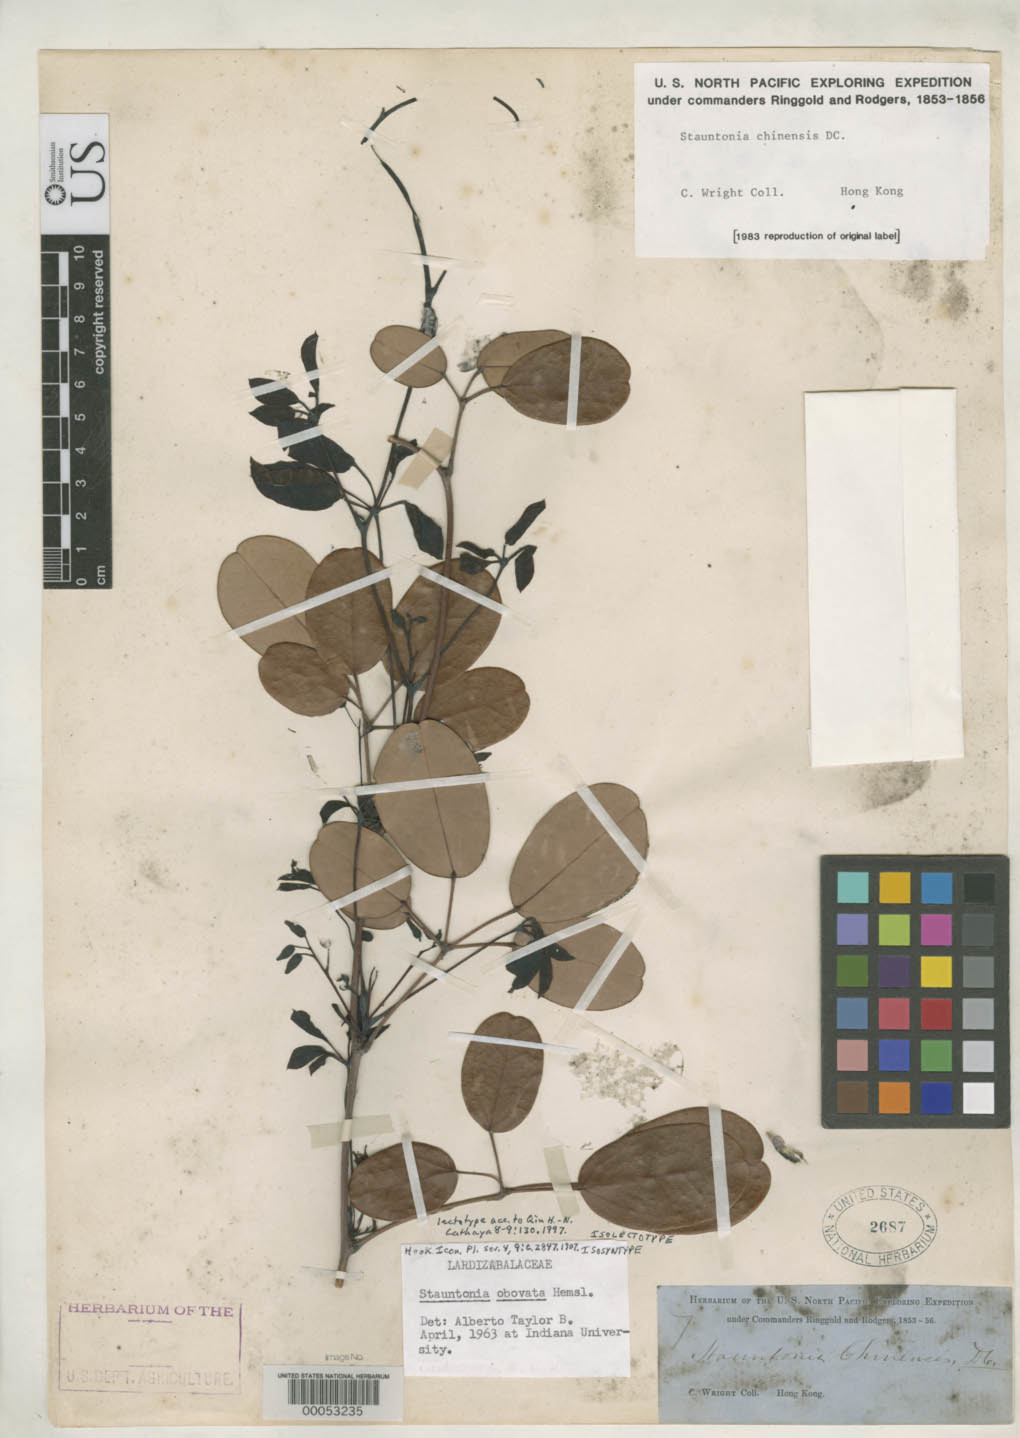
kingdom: Plantae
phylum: Tracheophyta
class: Magnoliopsida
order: Ranunculales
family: Lardizabalaceae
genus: Stauntonia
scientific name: Stauntonia obovata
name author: Hemsl.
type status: Isolectotype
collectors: C. Wright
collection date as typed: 1853 to -- --- 1856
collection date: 1853/1856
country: China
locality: Lemma Island.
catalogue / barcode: US 2687